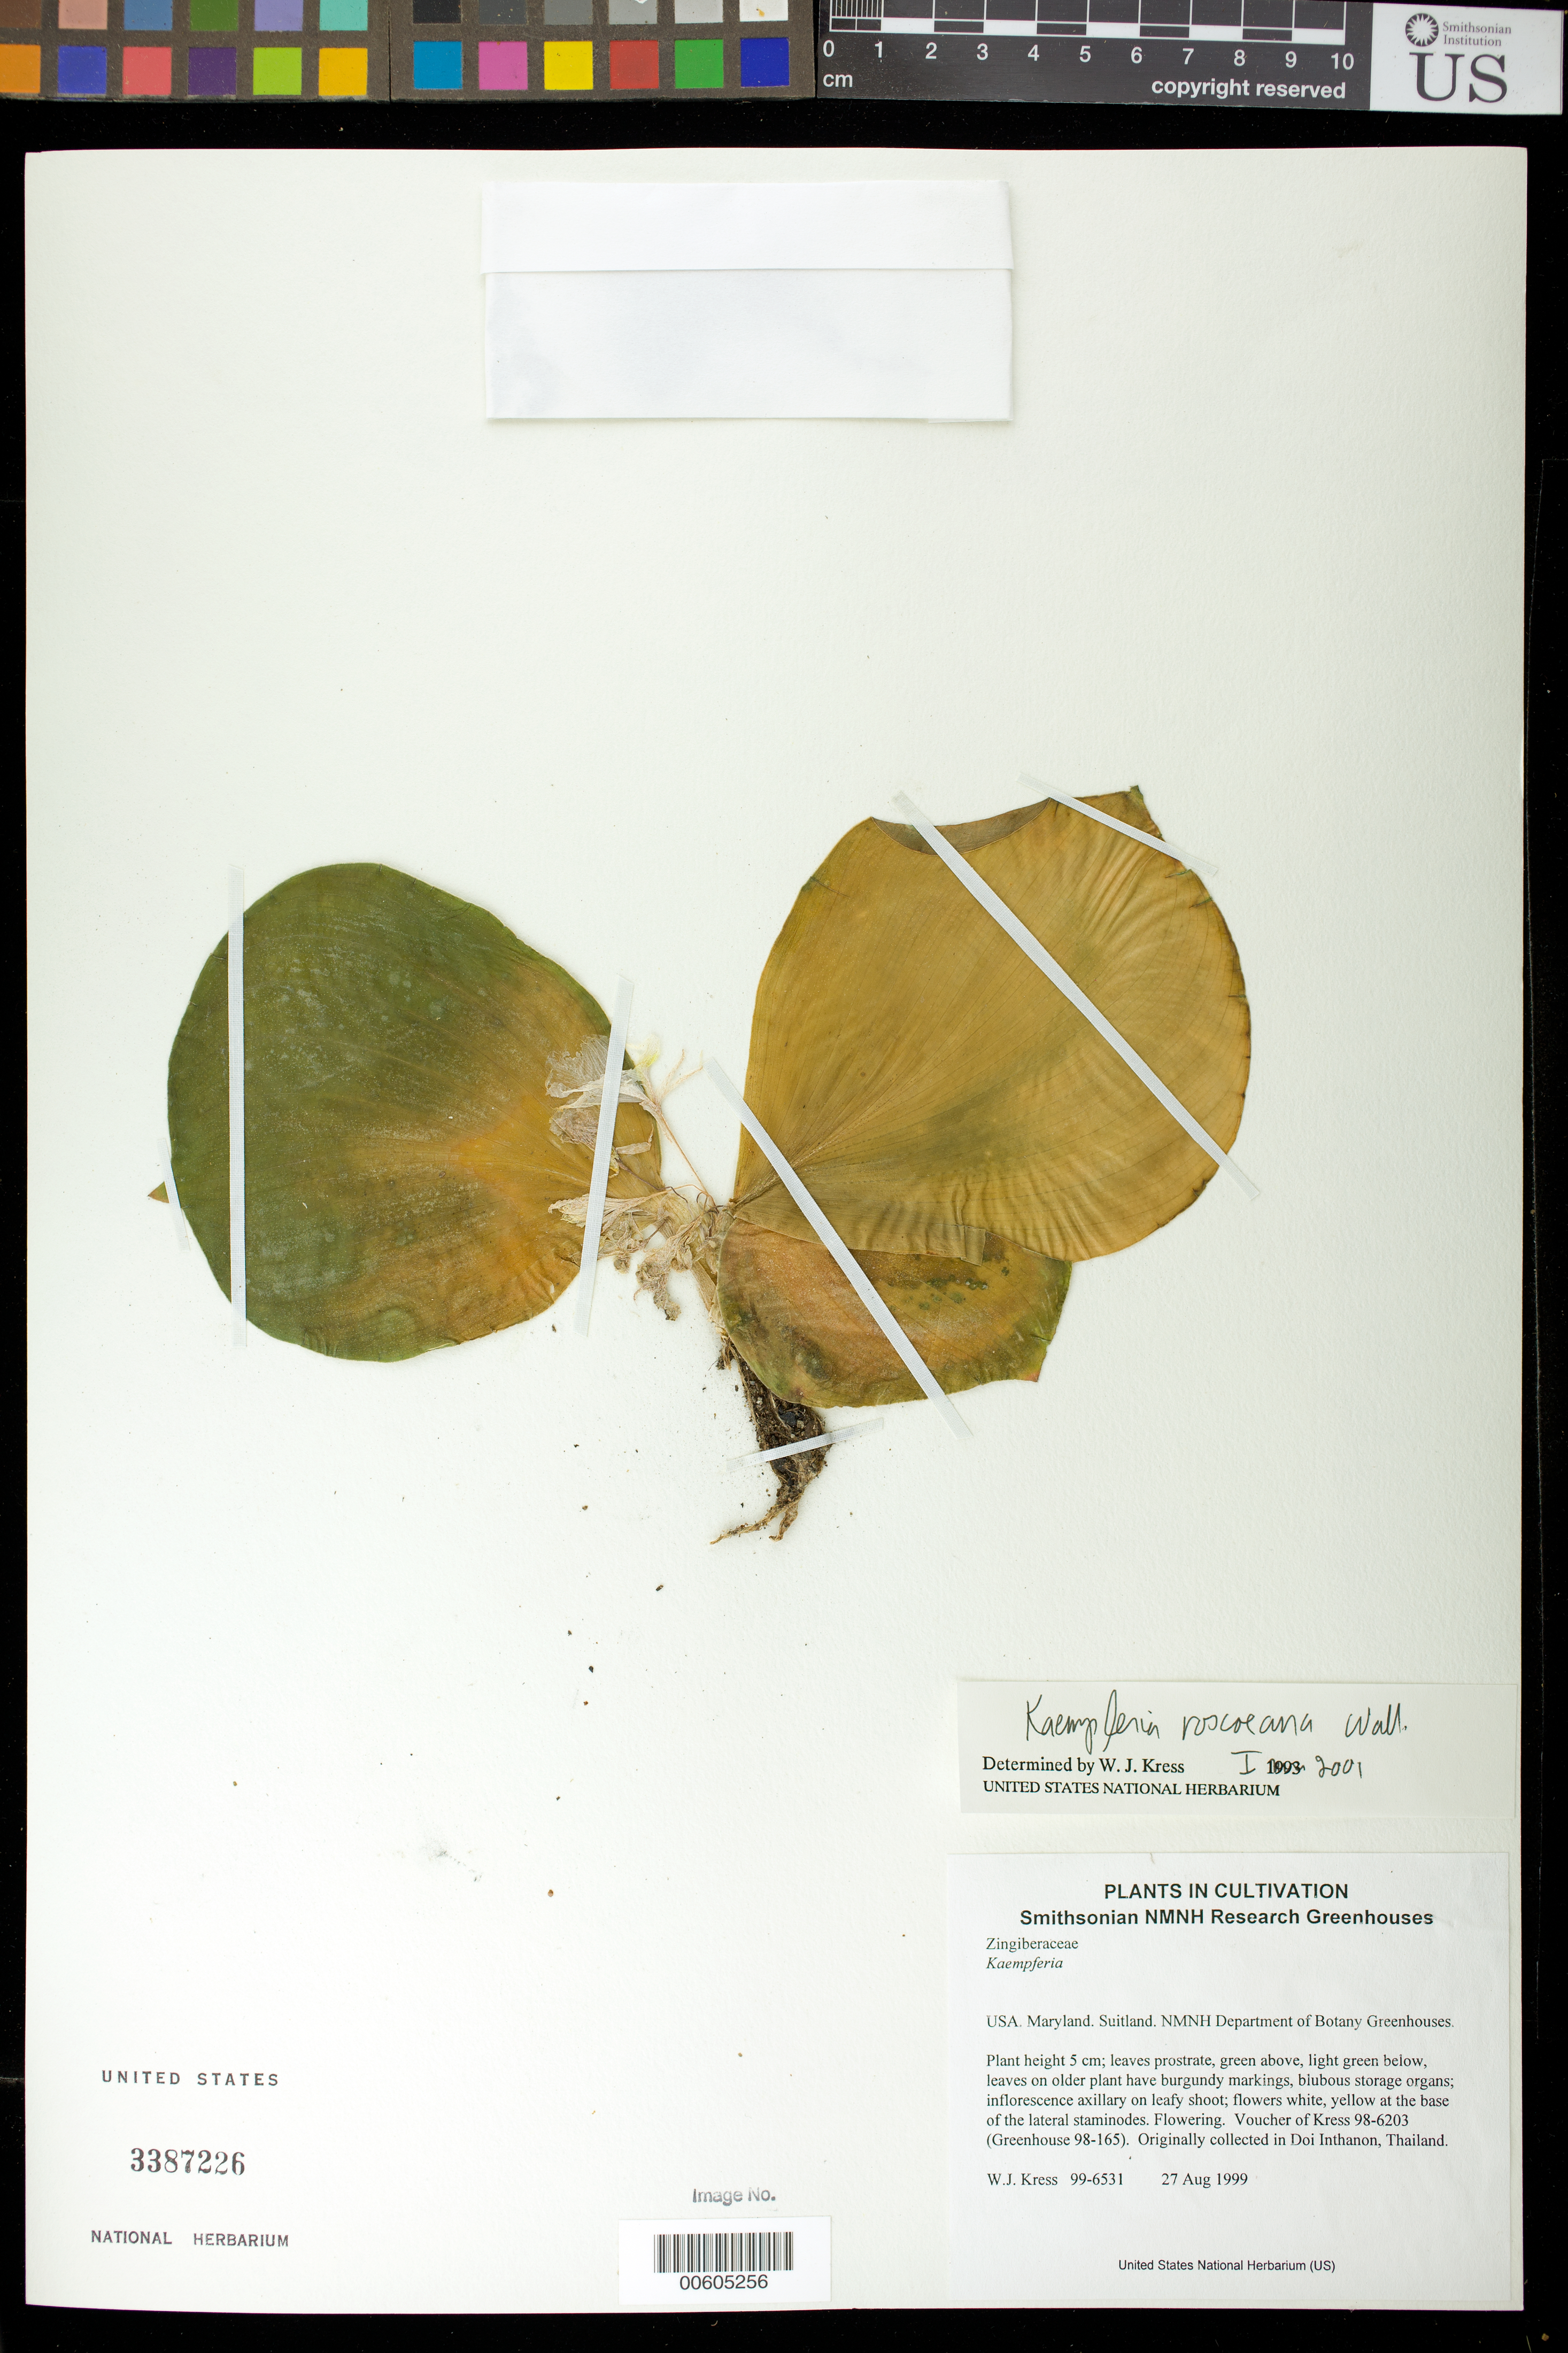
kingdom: Plantae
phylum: Tracheophyta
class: Liliopsida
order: Zingiberales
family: Zingiberaceae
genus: Kaempferia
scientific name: Kaempferia roscoeana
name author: Wall.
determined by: Kress, W. J., (US), Smithsonian Institution - National Museum of Natural History (UNITED STATES)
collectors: W. J. Kress & M. Bordelon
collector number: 99-6531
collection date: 1999-08-27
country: United States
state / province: Maryland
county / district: Prince George's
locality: NMNH Botany Research Greenhouses. Suitland.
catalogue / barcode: US 3387226